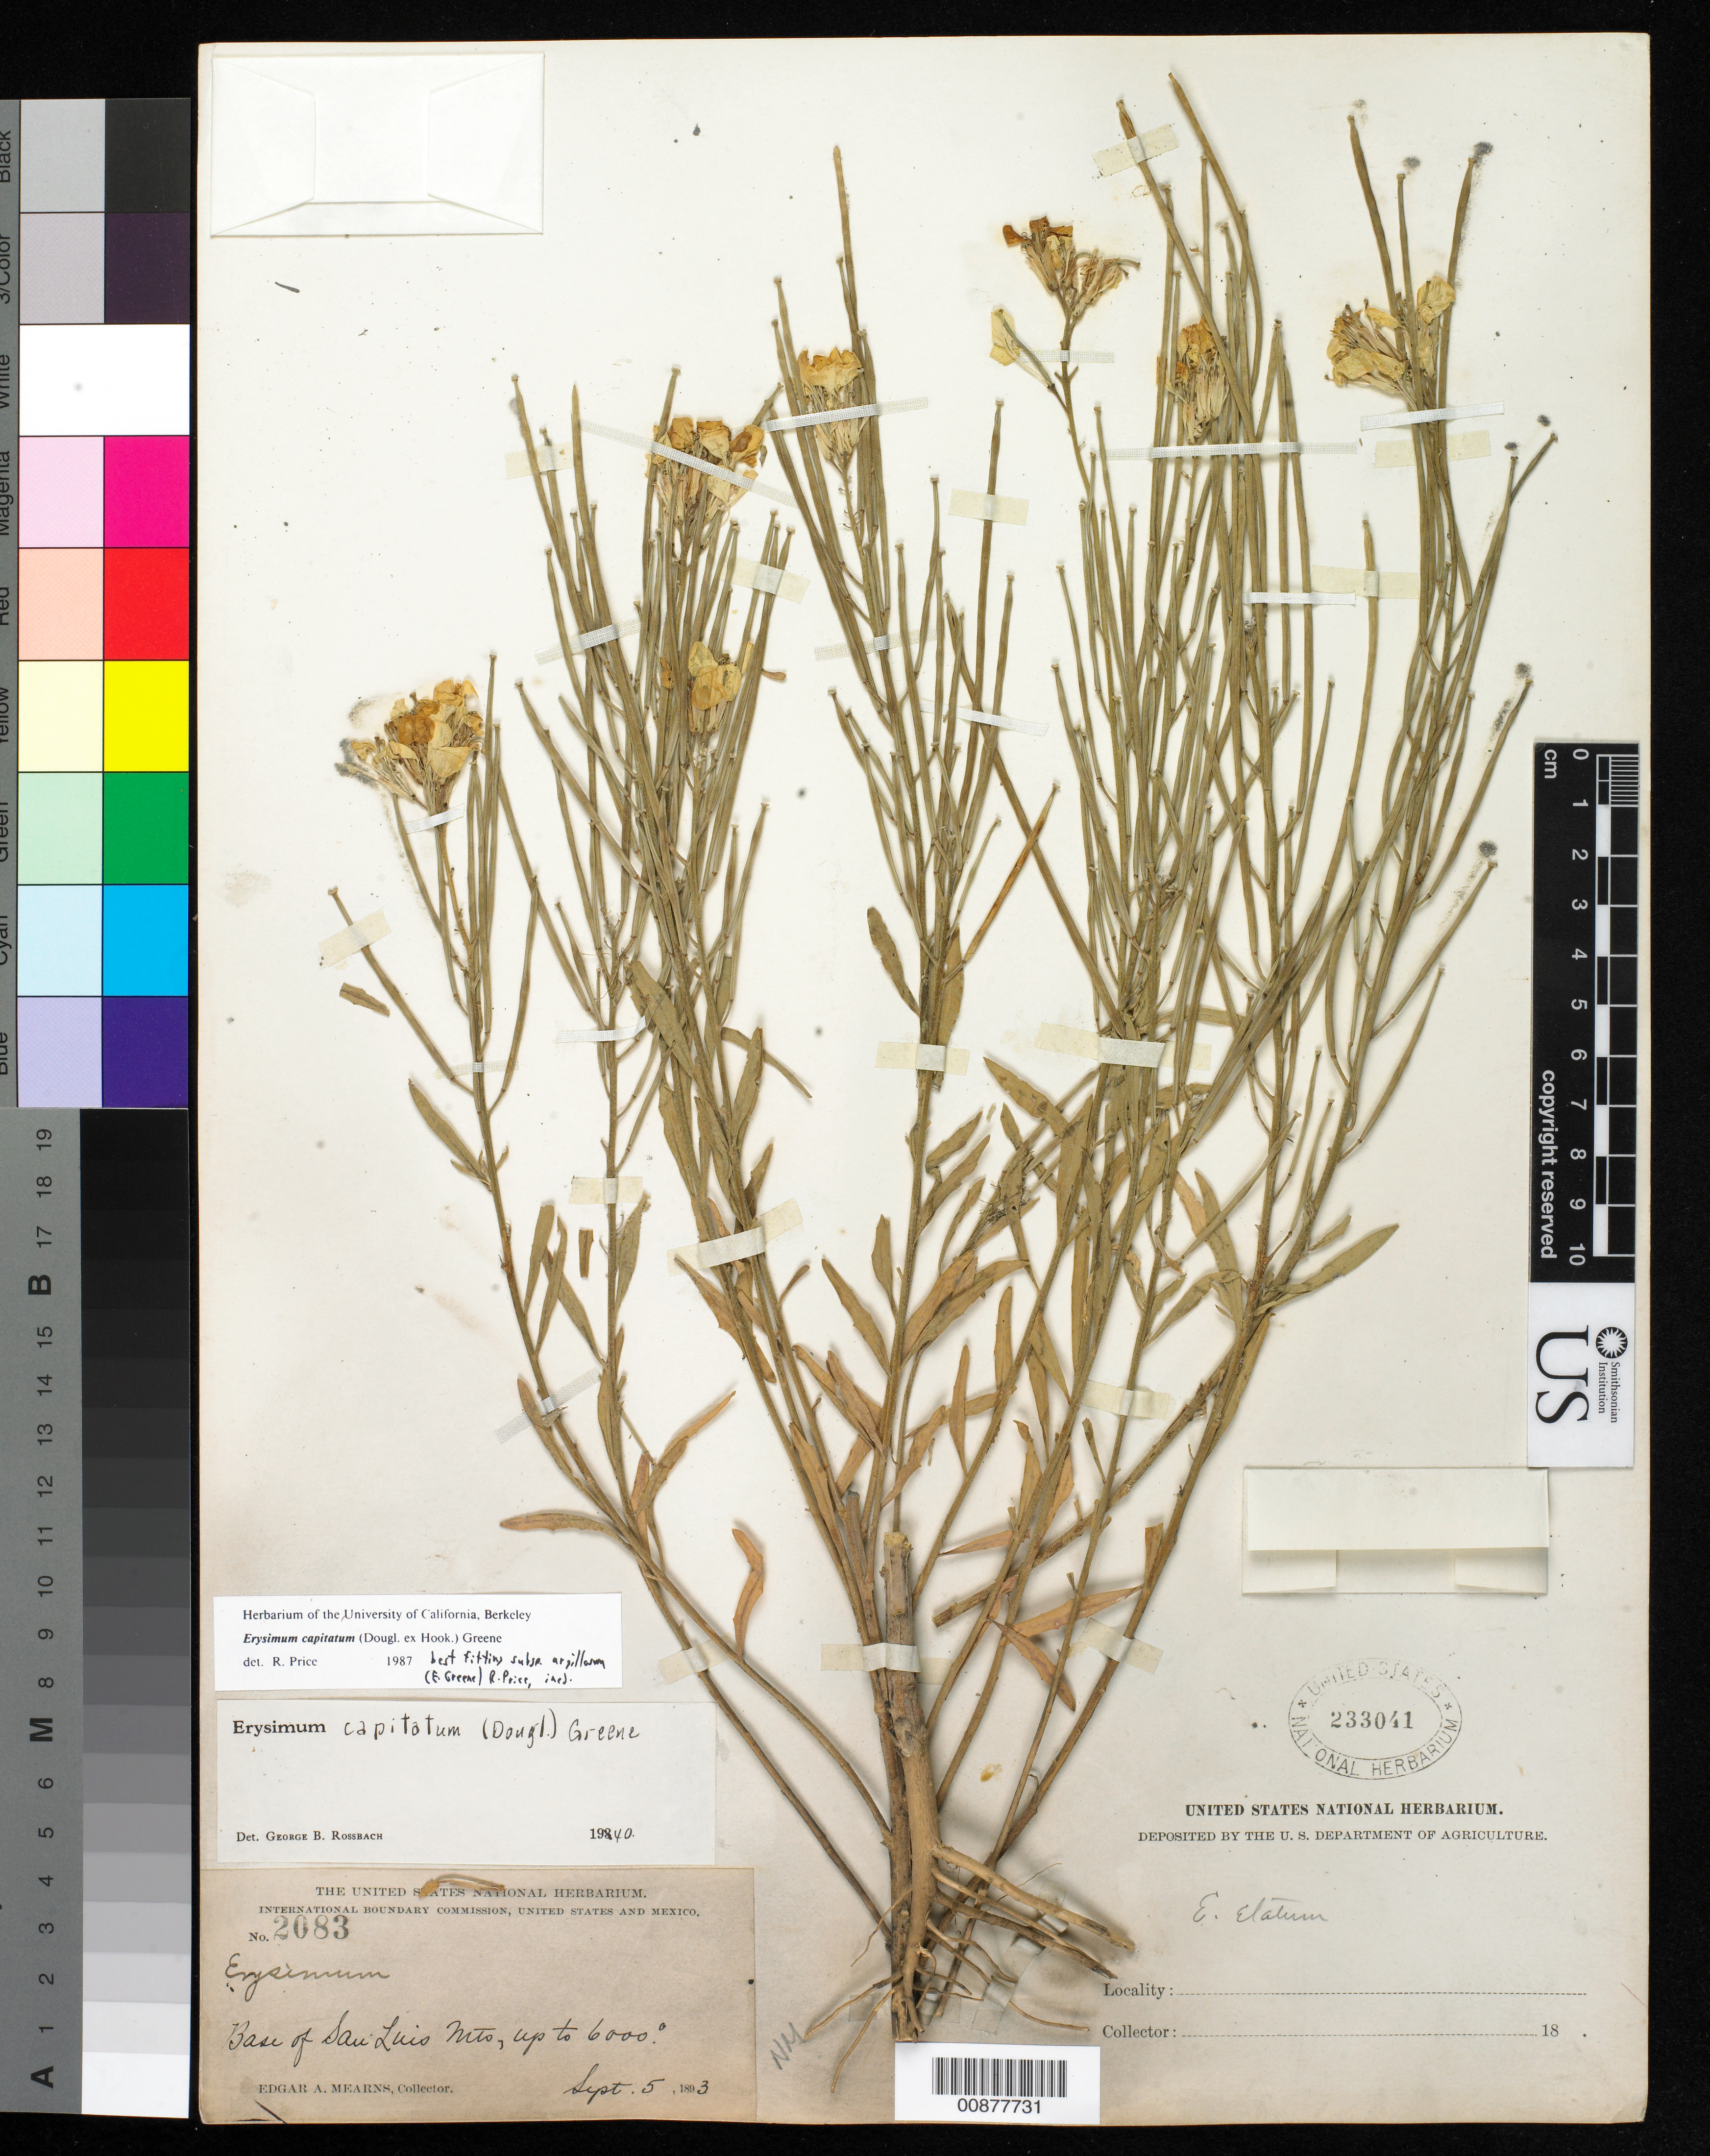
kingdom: Plantae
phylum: Tracheophyta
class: Magnoliopsida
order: Brassicales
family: Brassicaceae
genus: Erysimum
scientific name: Erysimum capitatum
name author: (Douglas ex Hook.) Greene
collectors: E. A. Mearns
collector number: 2083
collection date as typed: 05 Sep 1893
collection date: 1893-09-05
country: United States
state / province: New Mexico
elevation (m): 1829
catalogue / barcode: US 233041